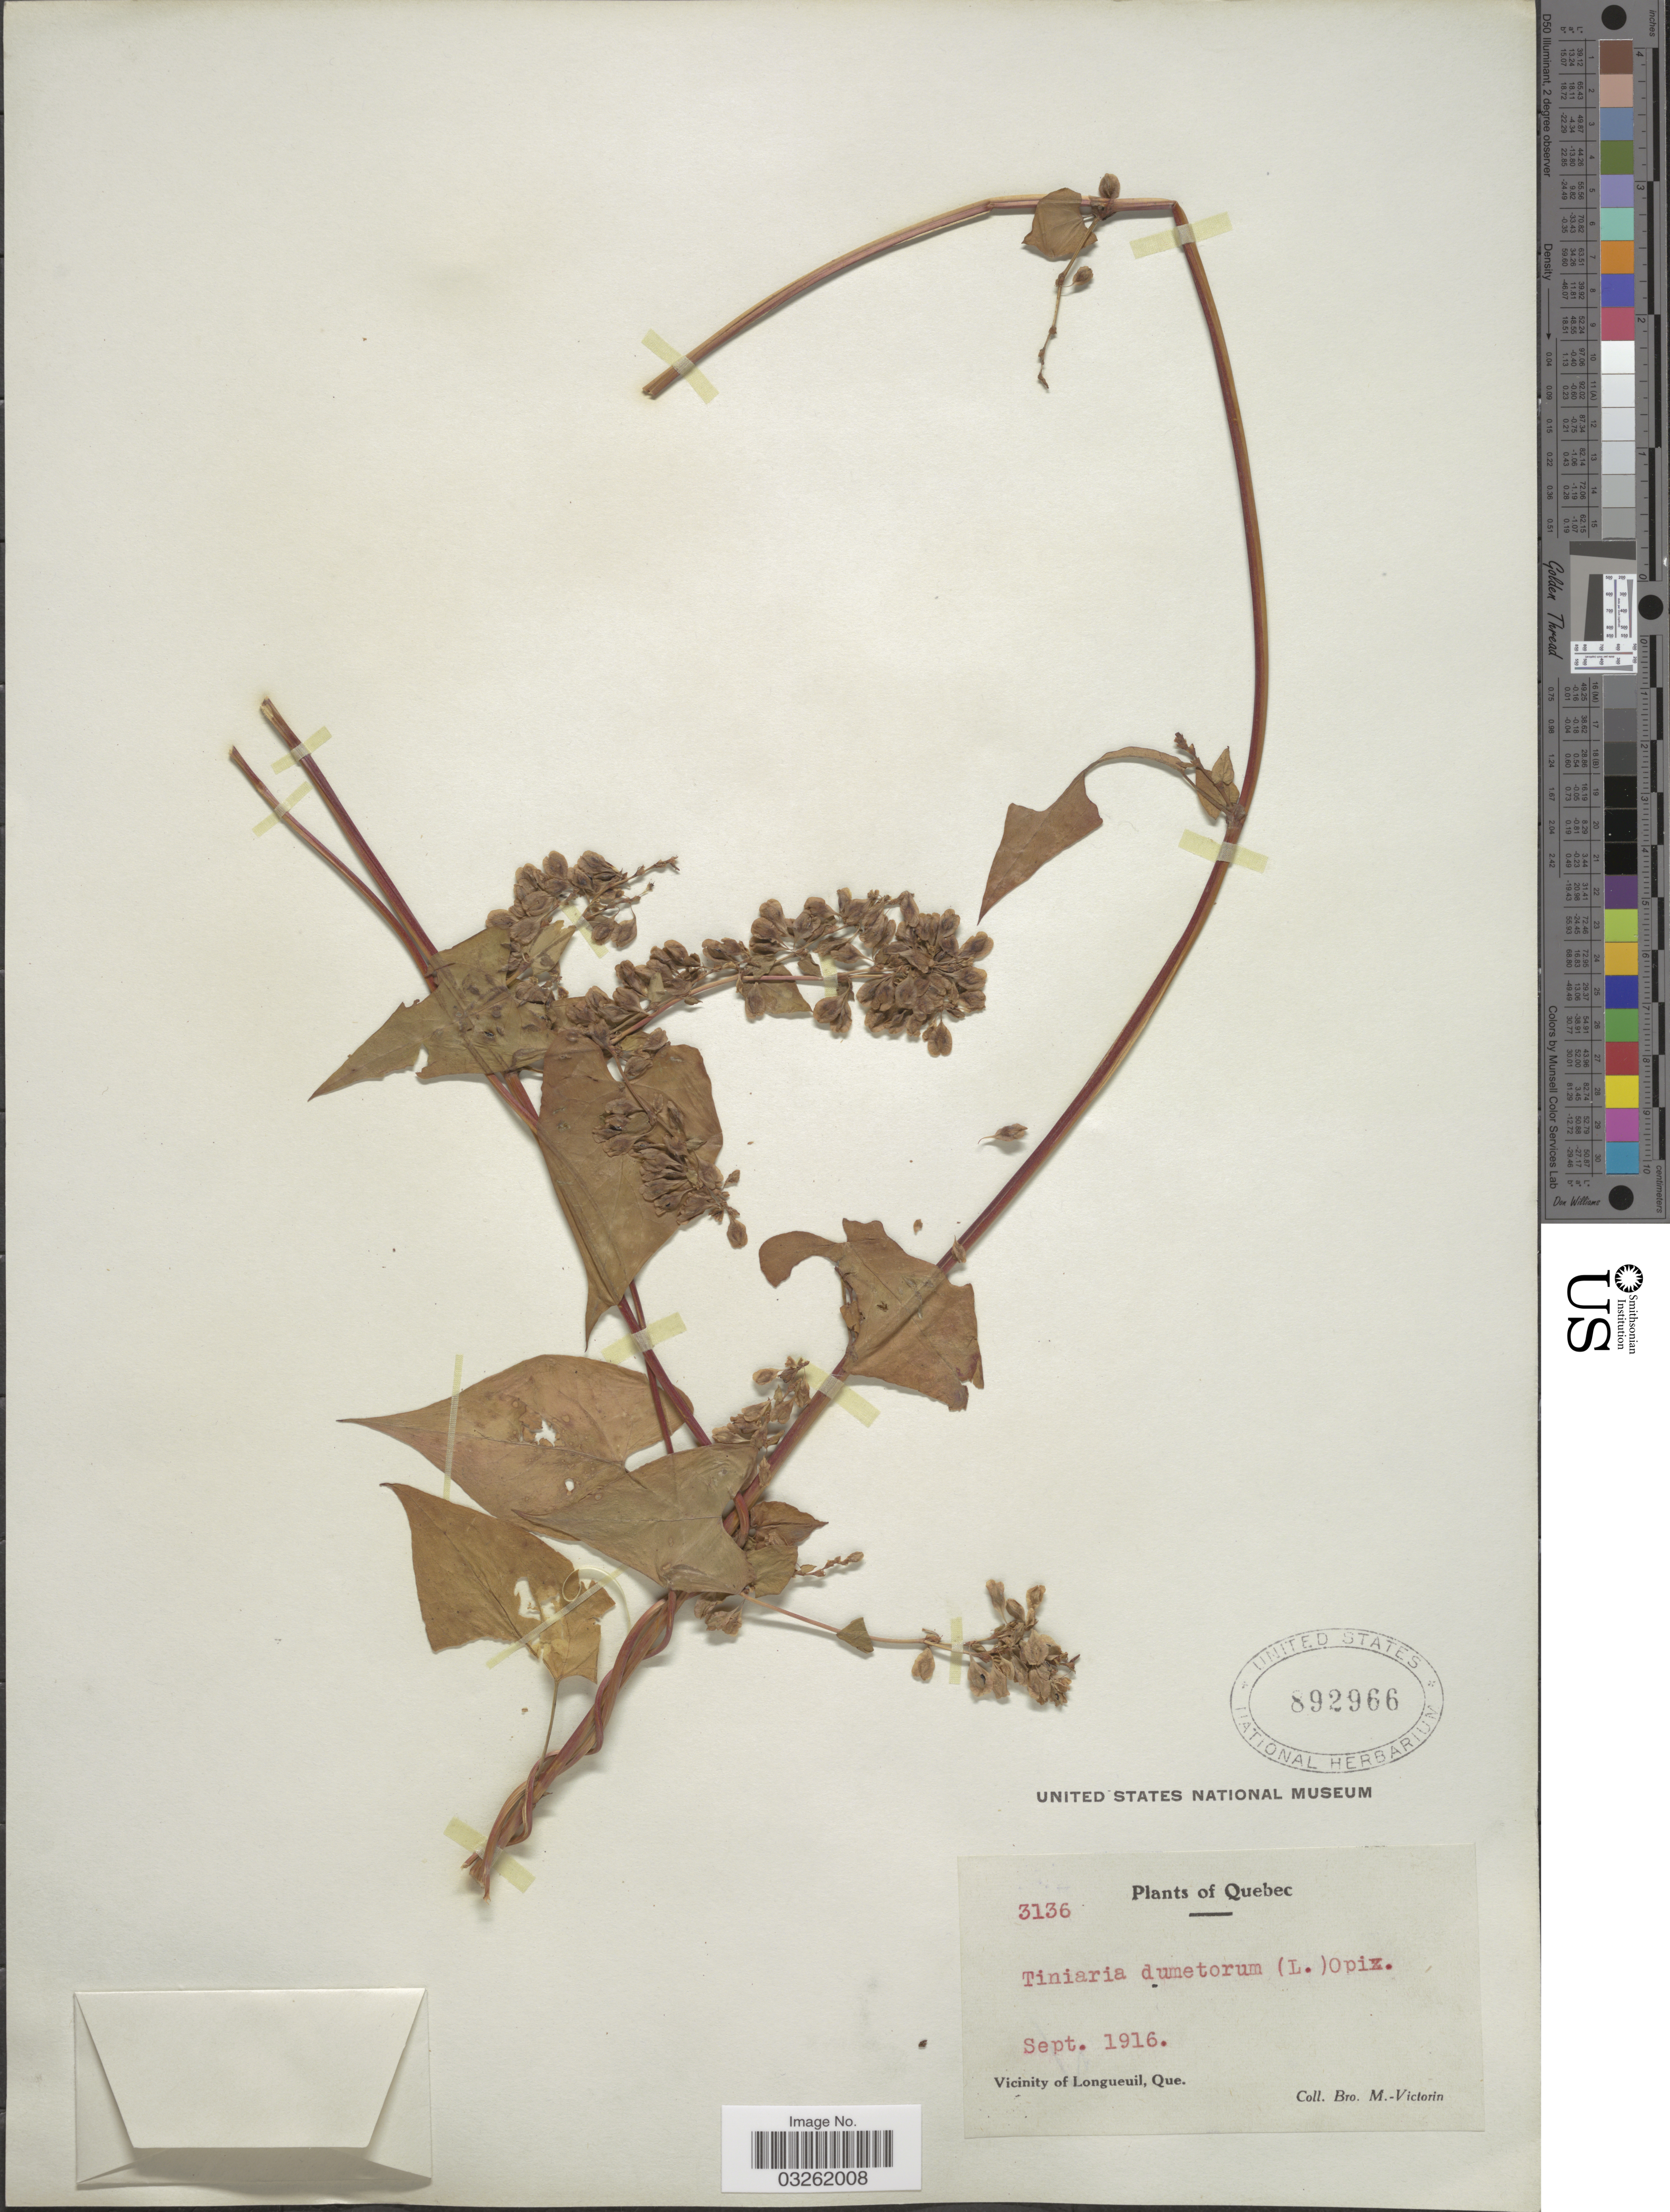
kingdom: Plantae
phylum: Tracheophyta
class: Magnoliopsida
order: Caryophyllales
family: Polygonaceae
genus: Fallopia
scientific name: Fallopia scandens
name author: (L.) Holub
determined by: Strong, Mark T., (BOT), Smithsonian Institution - National Museum of Natural History (UNITED STATES)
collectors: Fr. Marie-Victorin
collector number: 3136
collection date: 1916-09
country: Canada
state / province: Quebec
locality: Vicinity of Longueuil.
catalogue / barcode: US 892966